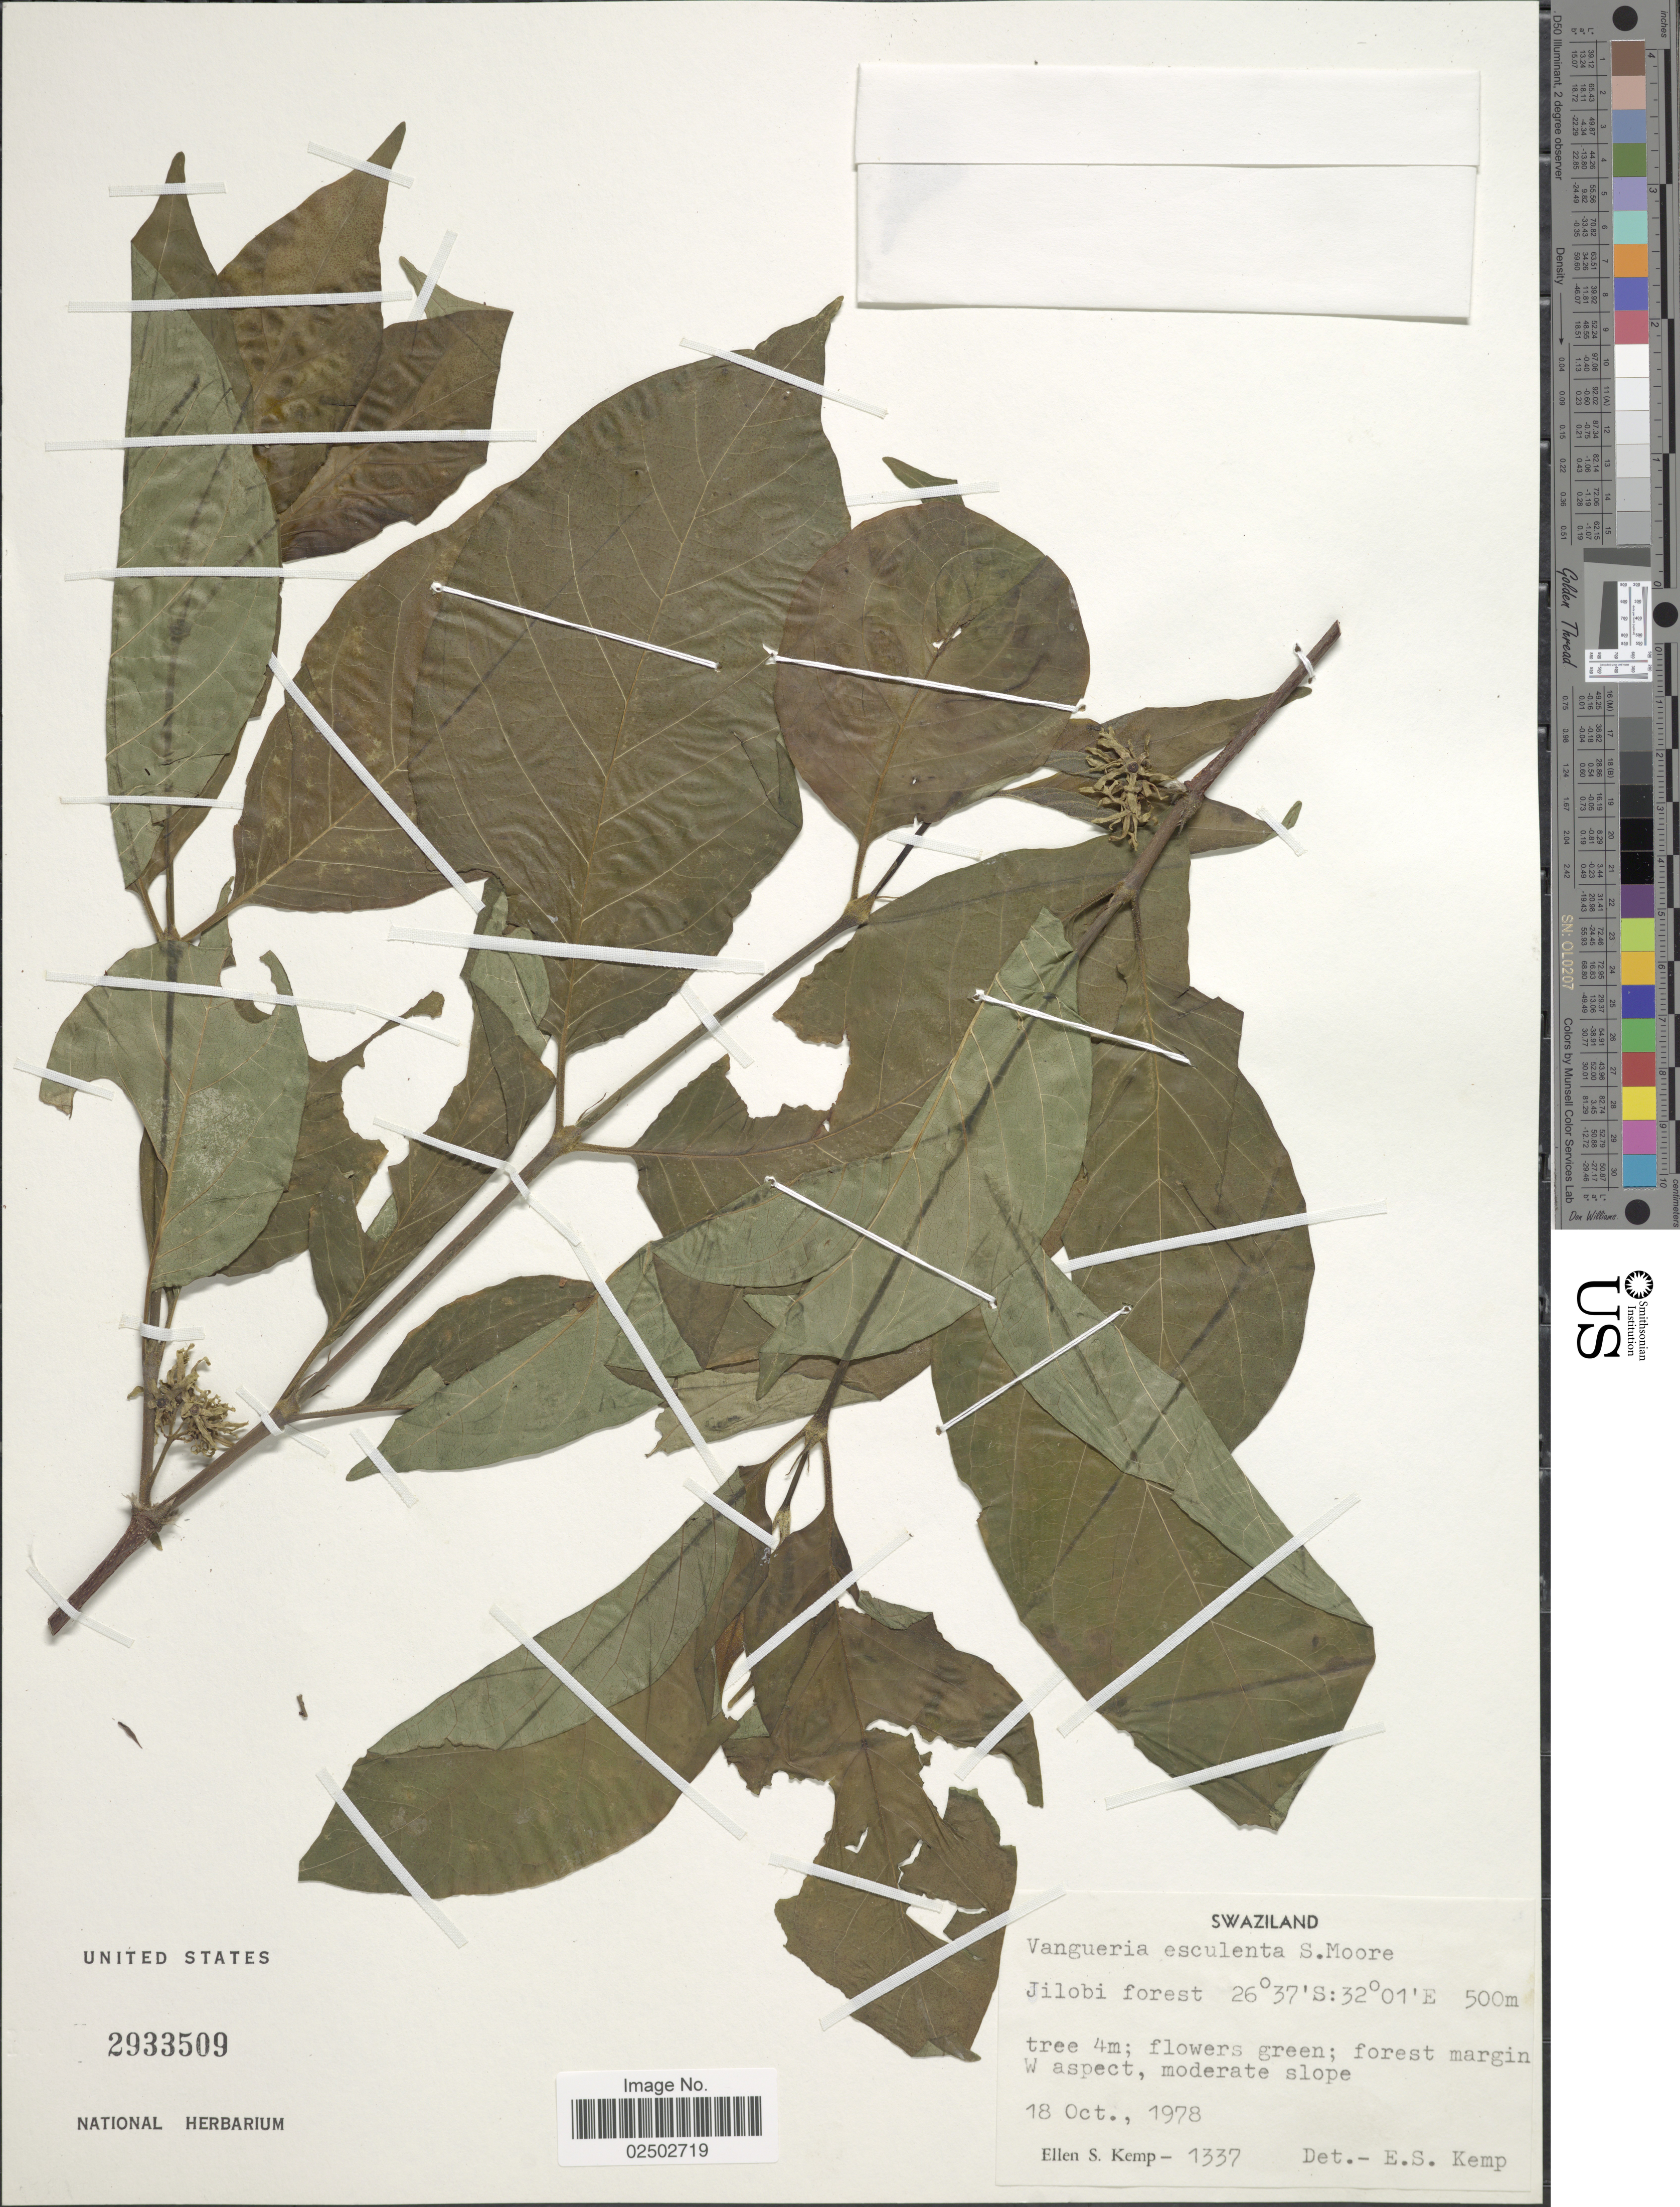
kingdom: Plantae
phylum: Tracheophyta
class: Magnoliopsida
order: Gentianales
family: Rubiaceae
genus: Vangueria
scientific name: Vangueria esculenta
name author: S. Moore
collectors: E. S. Kemp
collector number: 1337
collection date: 1978-10-18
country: Eswatini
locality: Jilobi Forest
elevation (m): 500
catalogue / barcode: US 2933509